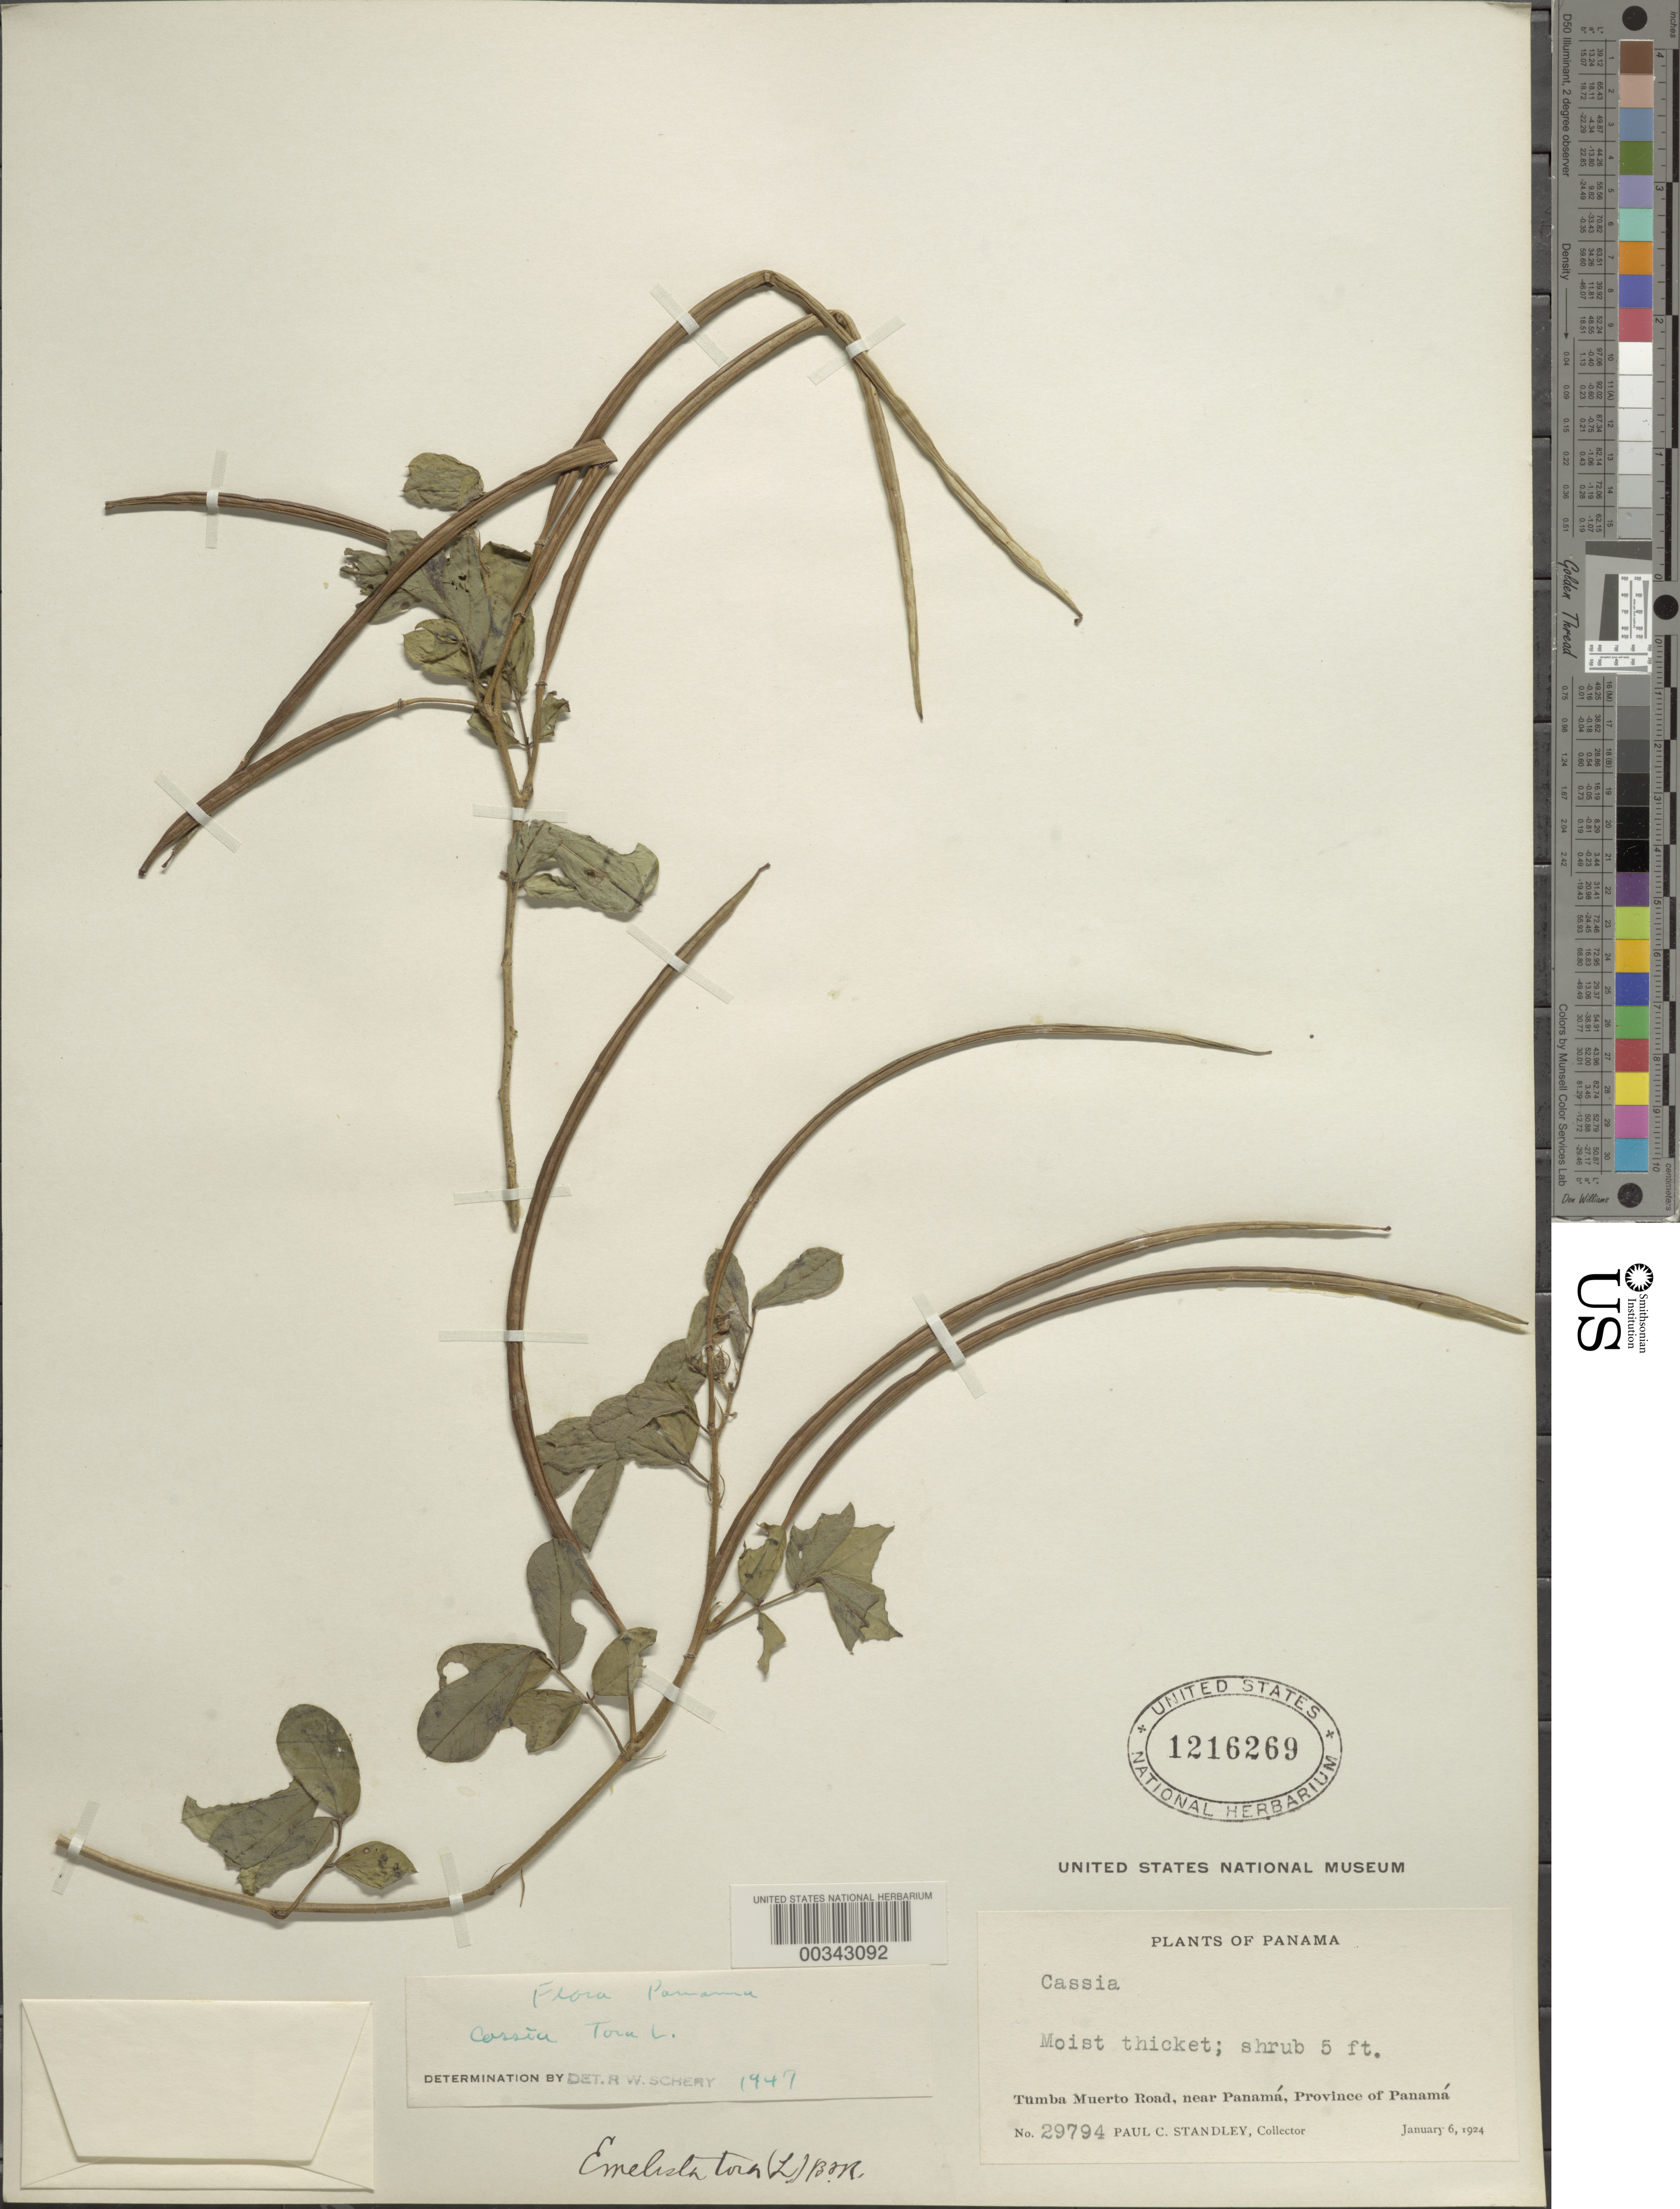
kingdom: Plantae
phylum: Tracheophyta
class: Magnoliopsida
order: Fabales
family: Fabaceae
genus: Senna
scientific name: Senna obtusifolia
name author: (L.) H.S. Irwin & Barneby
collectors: P. C. Standley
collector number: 29794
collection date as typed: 06 Jan 1924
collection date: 1924-01-06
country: Panama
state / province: Panamá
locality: Tumba Muerto Road, near Panama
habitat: Moist thicket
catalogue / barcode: US 1216269